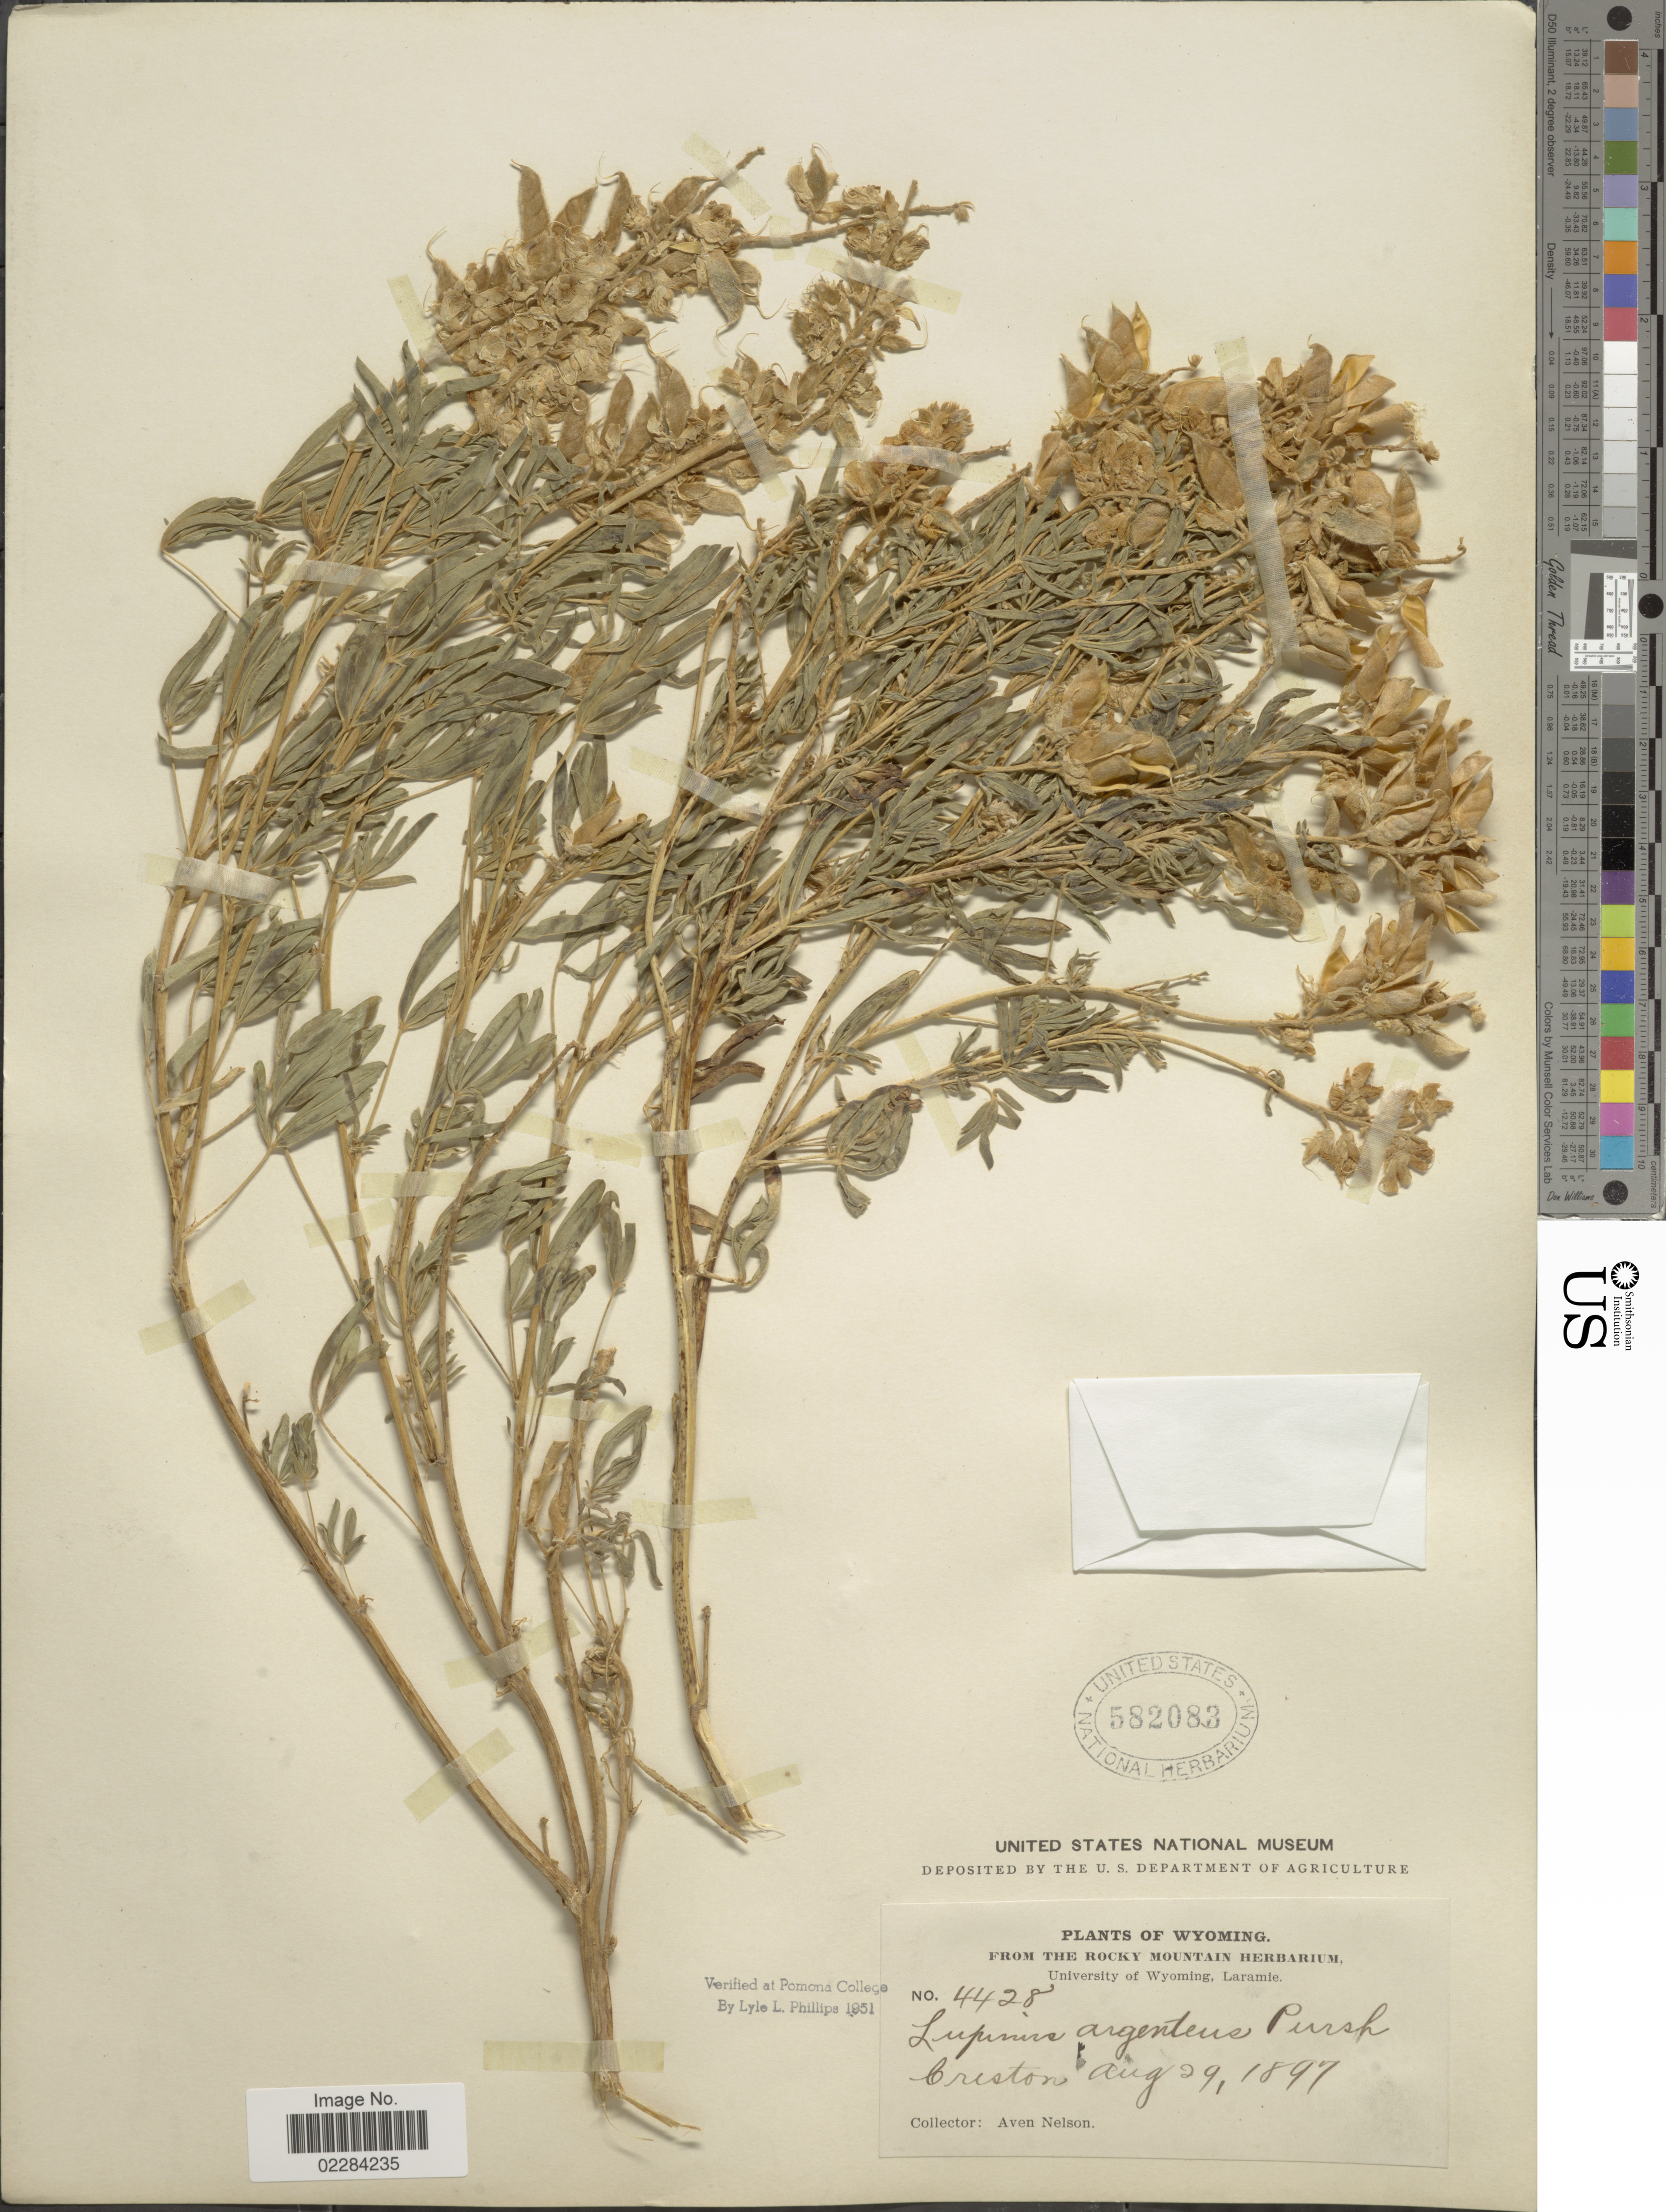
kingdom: Plantae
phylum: Tracheophyta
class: Magnoliopsida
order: Fabales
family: Fabaceae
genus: Lupinus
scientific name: Lupinus argenteus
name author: Pursh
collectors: A. Nelson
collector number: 4428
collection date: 1897-08-29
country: United States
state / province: Wyoming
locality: Creston.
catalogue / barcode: US 582083